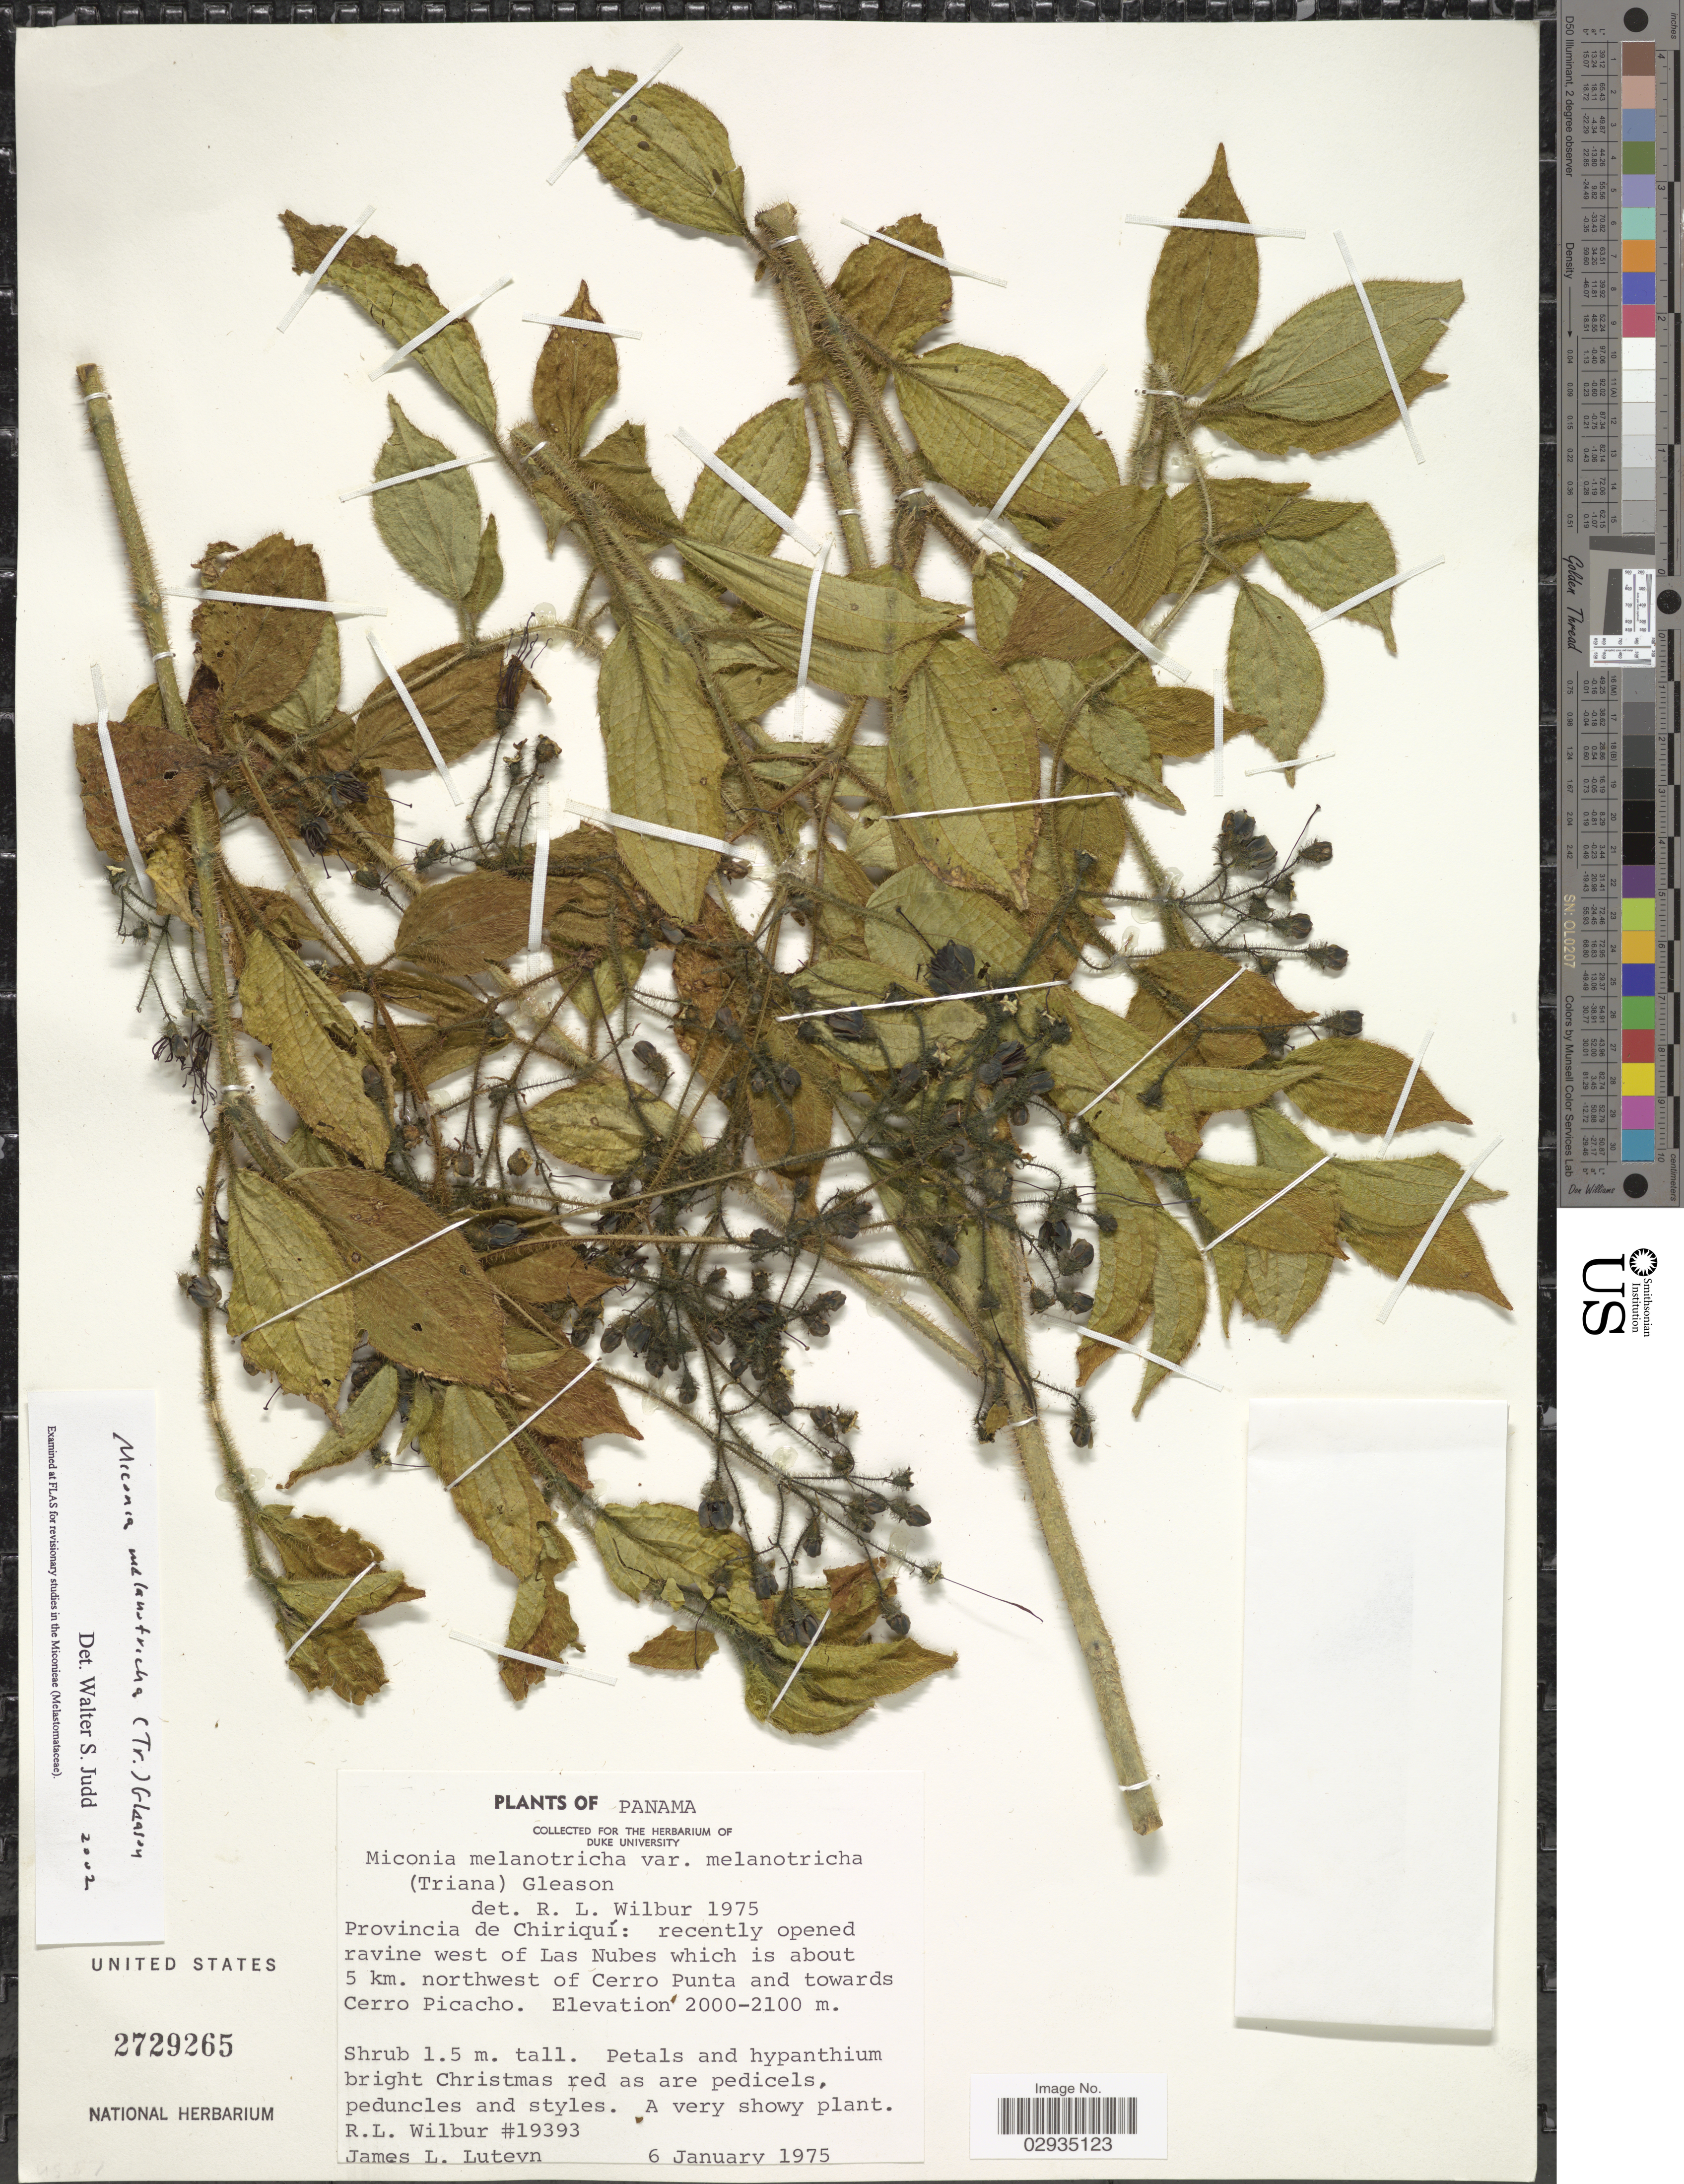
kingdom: Plantae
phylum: Tracheophyta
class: Magnoliopsida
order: Myrtales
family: Melastomataceae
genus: Miconia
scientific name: Miconia melanotricha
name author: (Triana) Gleason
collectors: J. Luteyn & R. L. Wilbur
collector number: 19393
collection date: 1975-01-06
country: Panama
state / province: Chiriqui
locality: Recently opened ravine west of Las Nubes which is about 5 km. northwest of Cerro Punta and towards Cerro Picacho.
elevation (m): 2000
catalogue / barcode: US 2729265